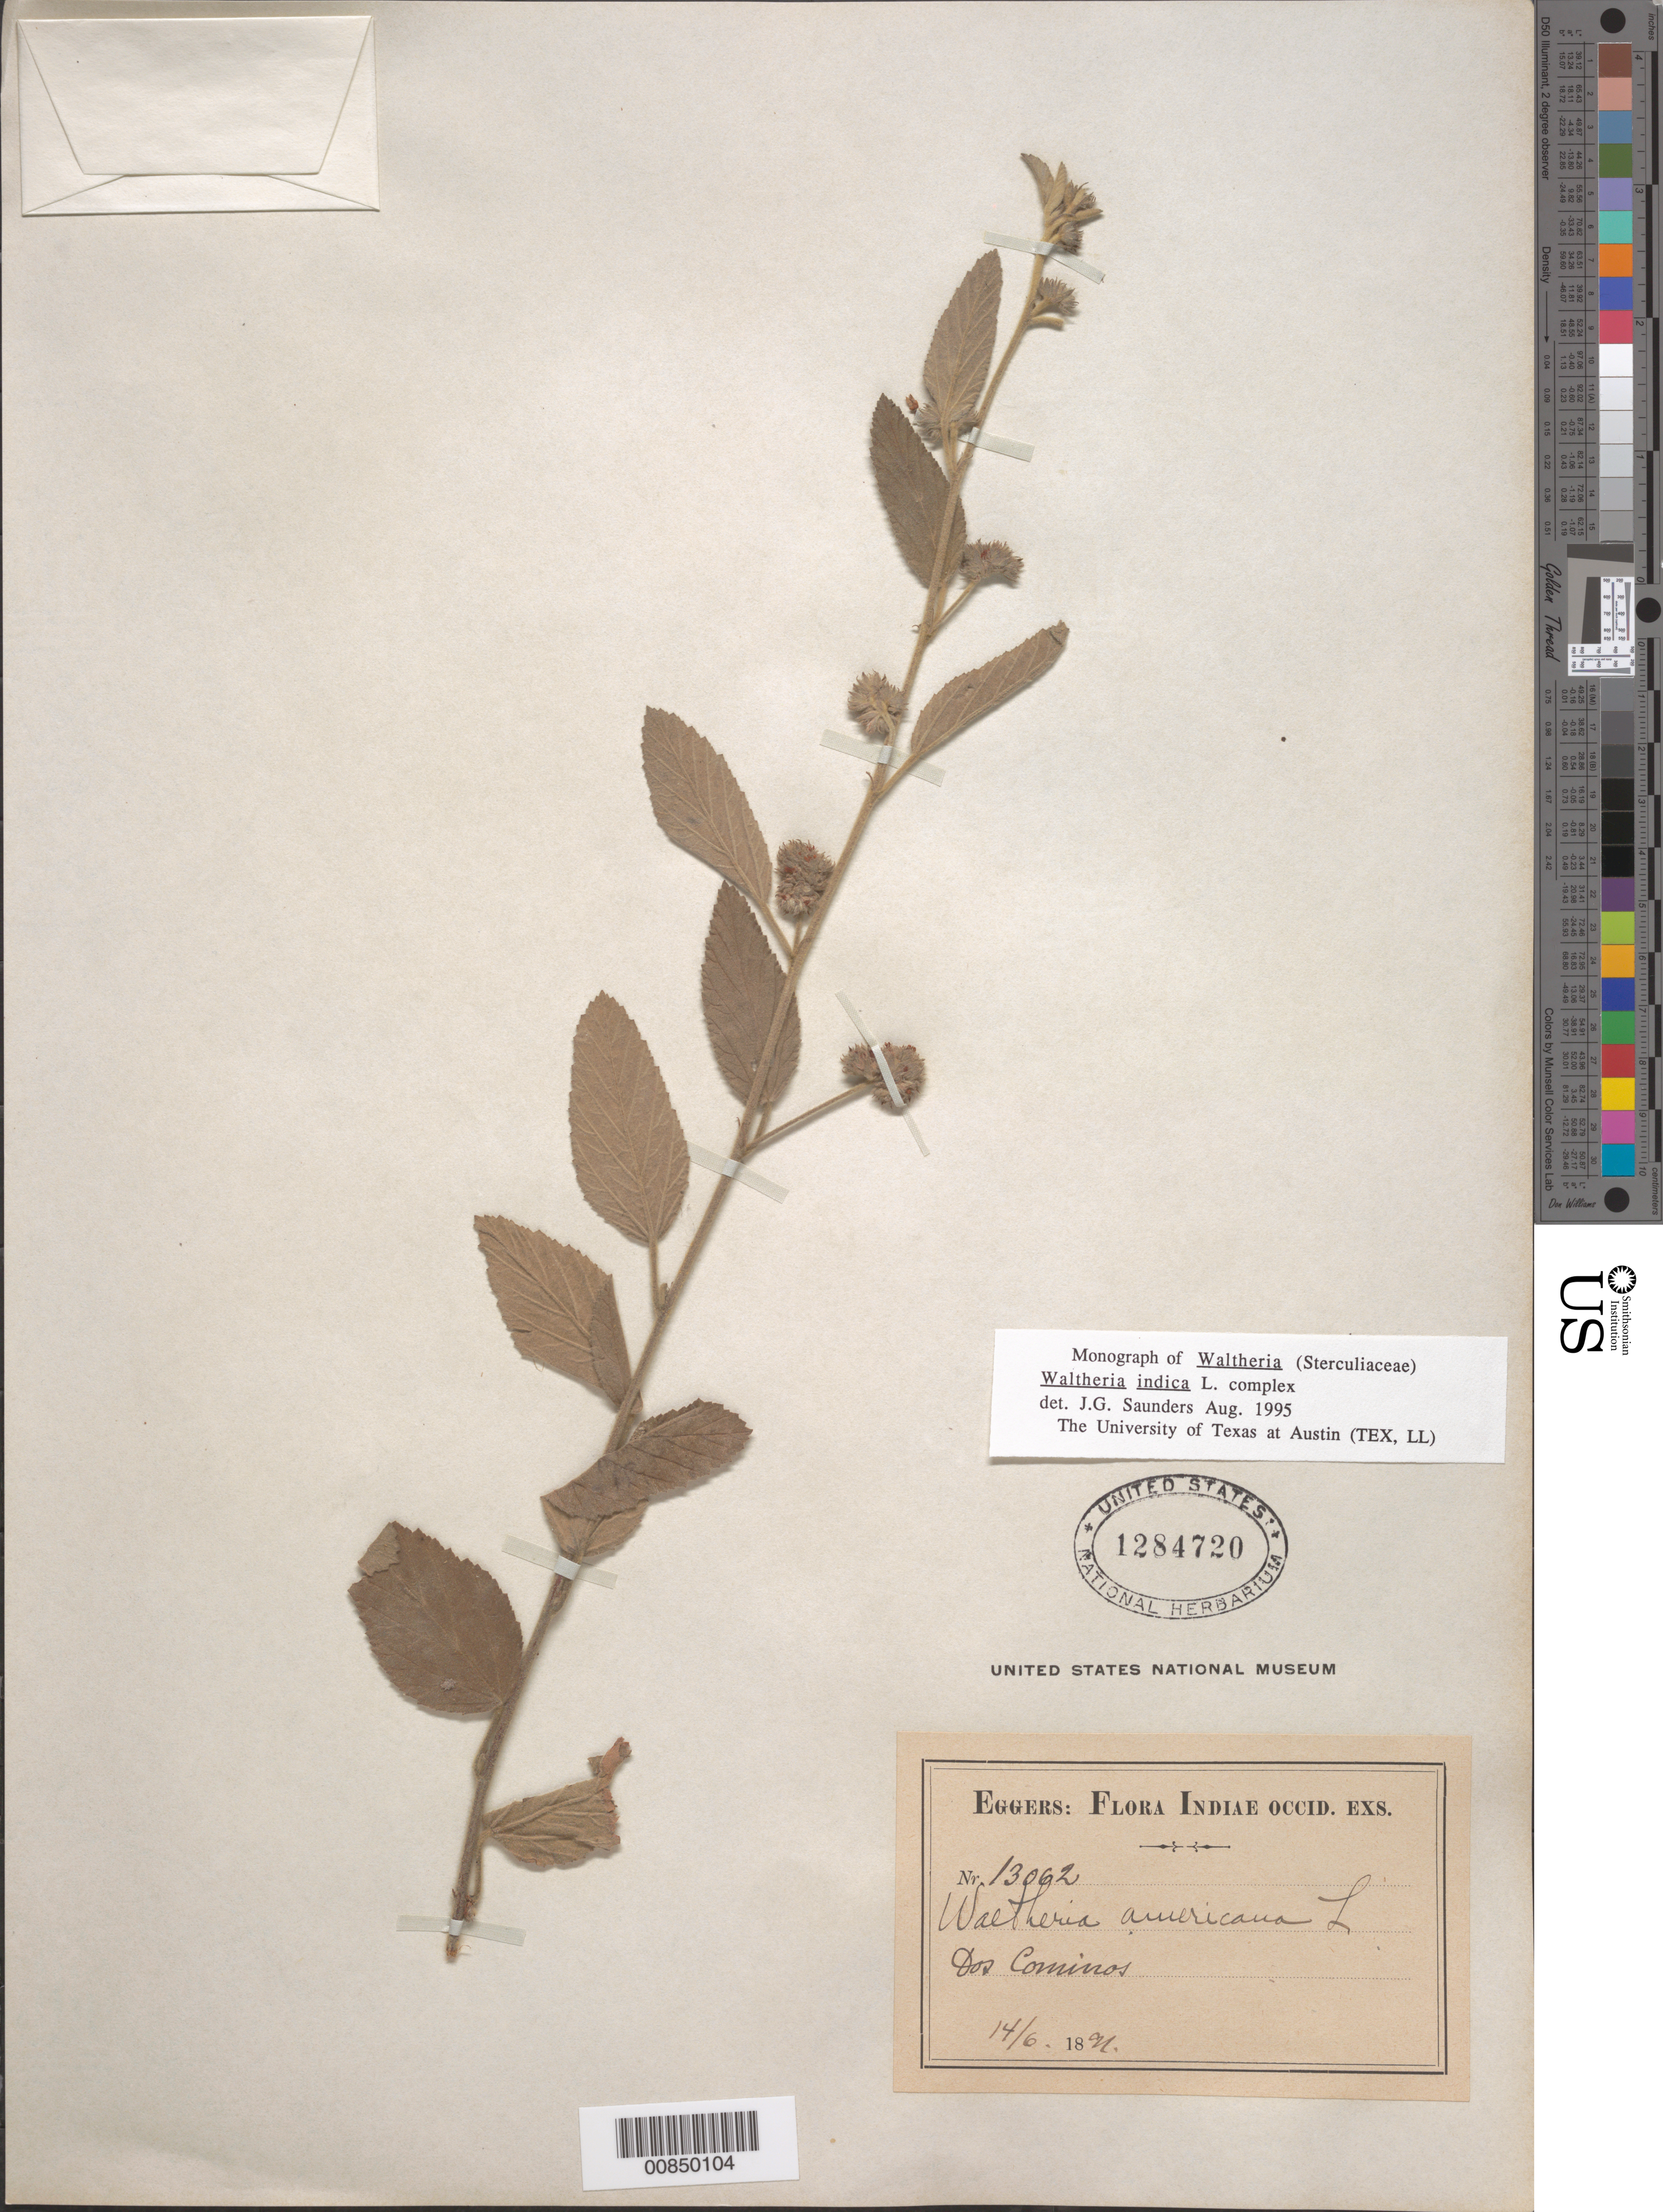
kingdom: Plantae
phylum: Tracheophyta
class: Magnoliopsida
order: Malvales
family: Malvaceae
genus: Waltheria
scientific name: Waltheria indica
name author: L.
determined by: Saunders, J. G.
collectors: H. F. A. von Eggers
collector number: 13062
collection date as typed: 14 Jun 1891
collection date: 1891-06-14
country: Dominican Republic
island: Hispaniola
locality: Dos Cominos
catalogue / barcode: US 1284720